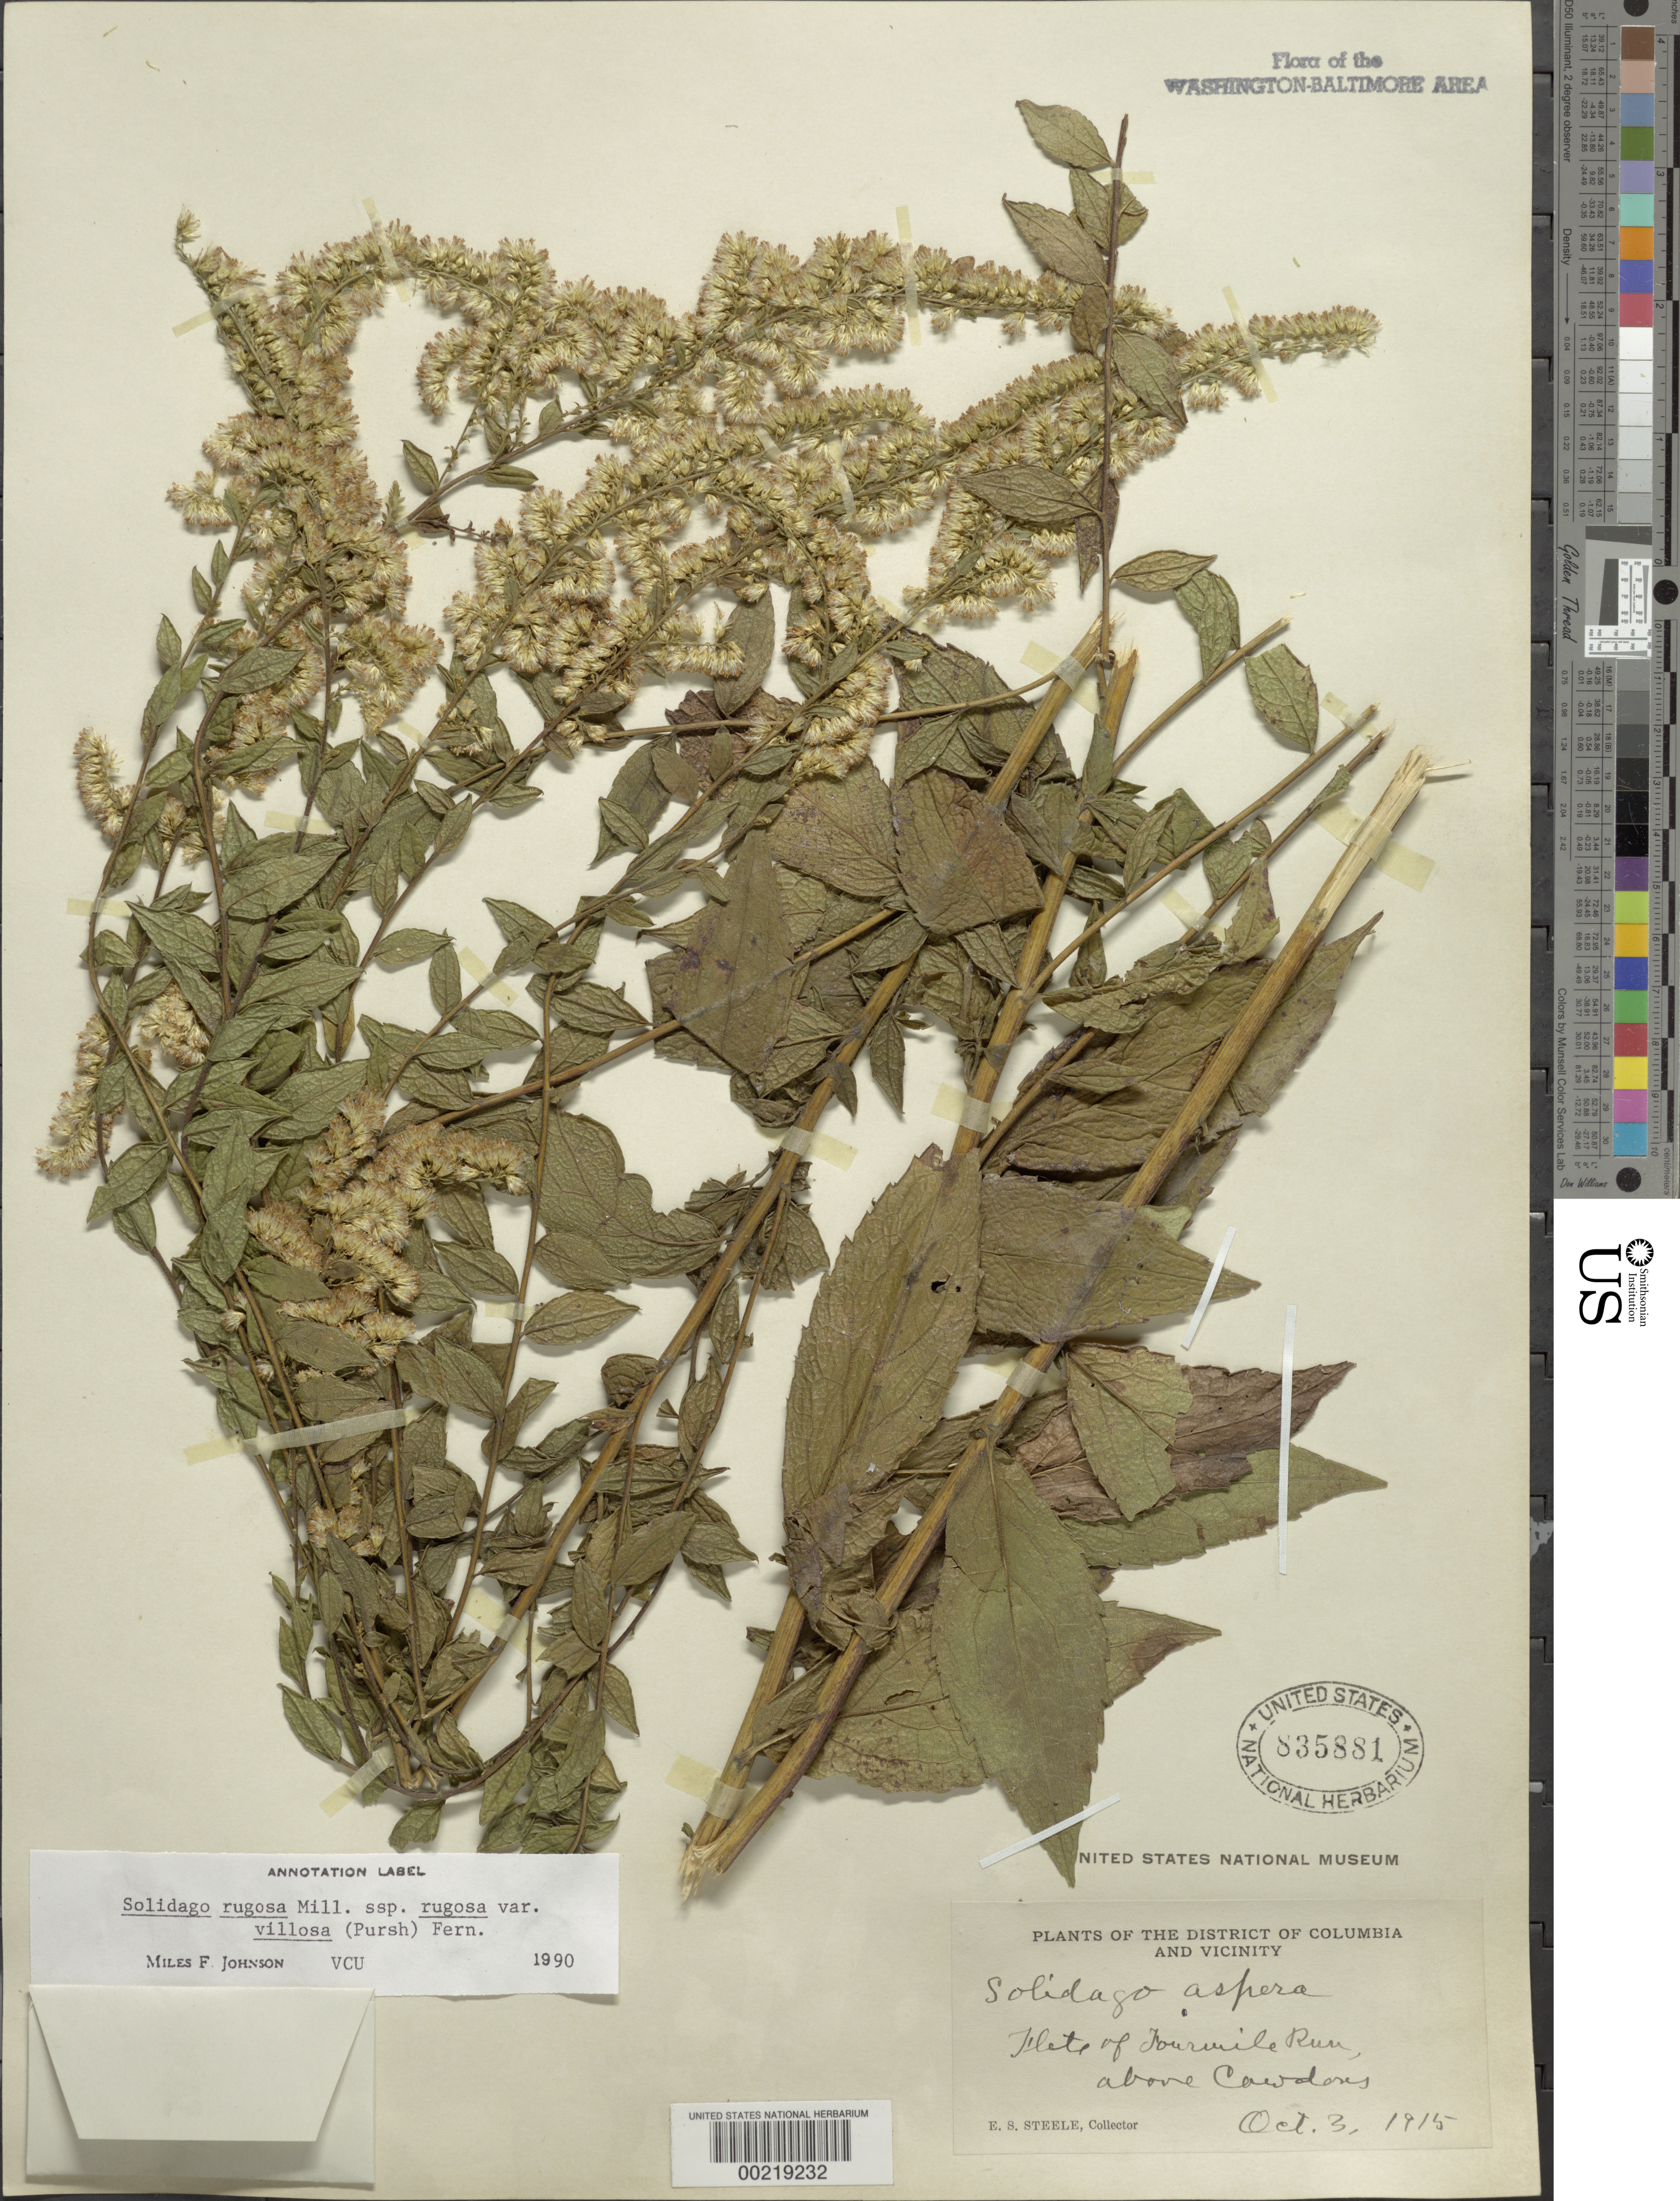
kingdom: Plantae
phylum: Tracheophyta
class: Magnoliopsida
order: Asterales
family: Asteraceae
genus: Solidago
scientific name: Solidago rugosa var. villosa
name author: Mill.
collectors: E. Steele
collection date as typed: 03 Oct 1915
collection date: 1915-10-03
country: United States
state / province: Virginia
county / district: Arlington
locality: Above Cowdons Four Mile Run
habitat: Flats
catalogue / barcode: US 835881